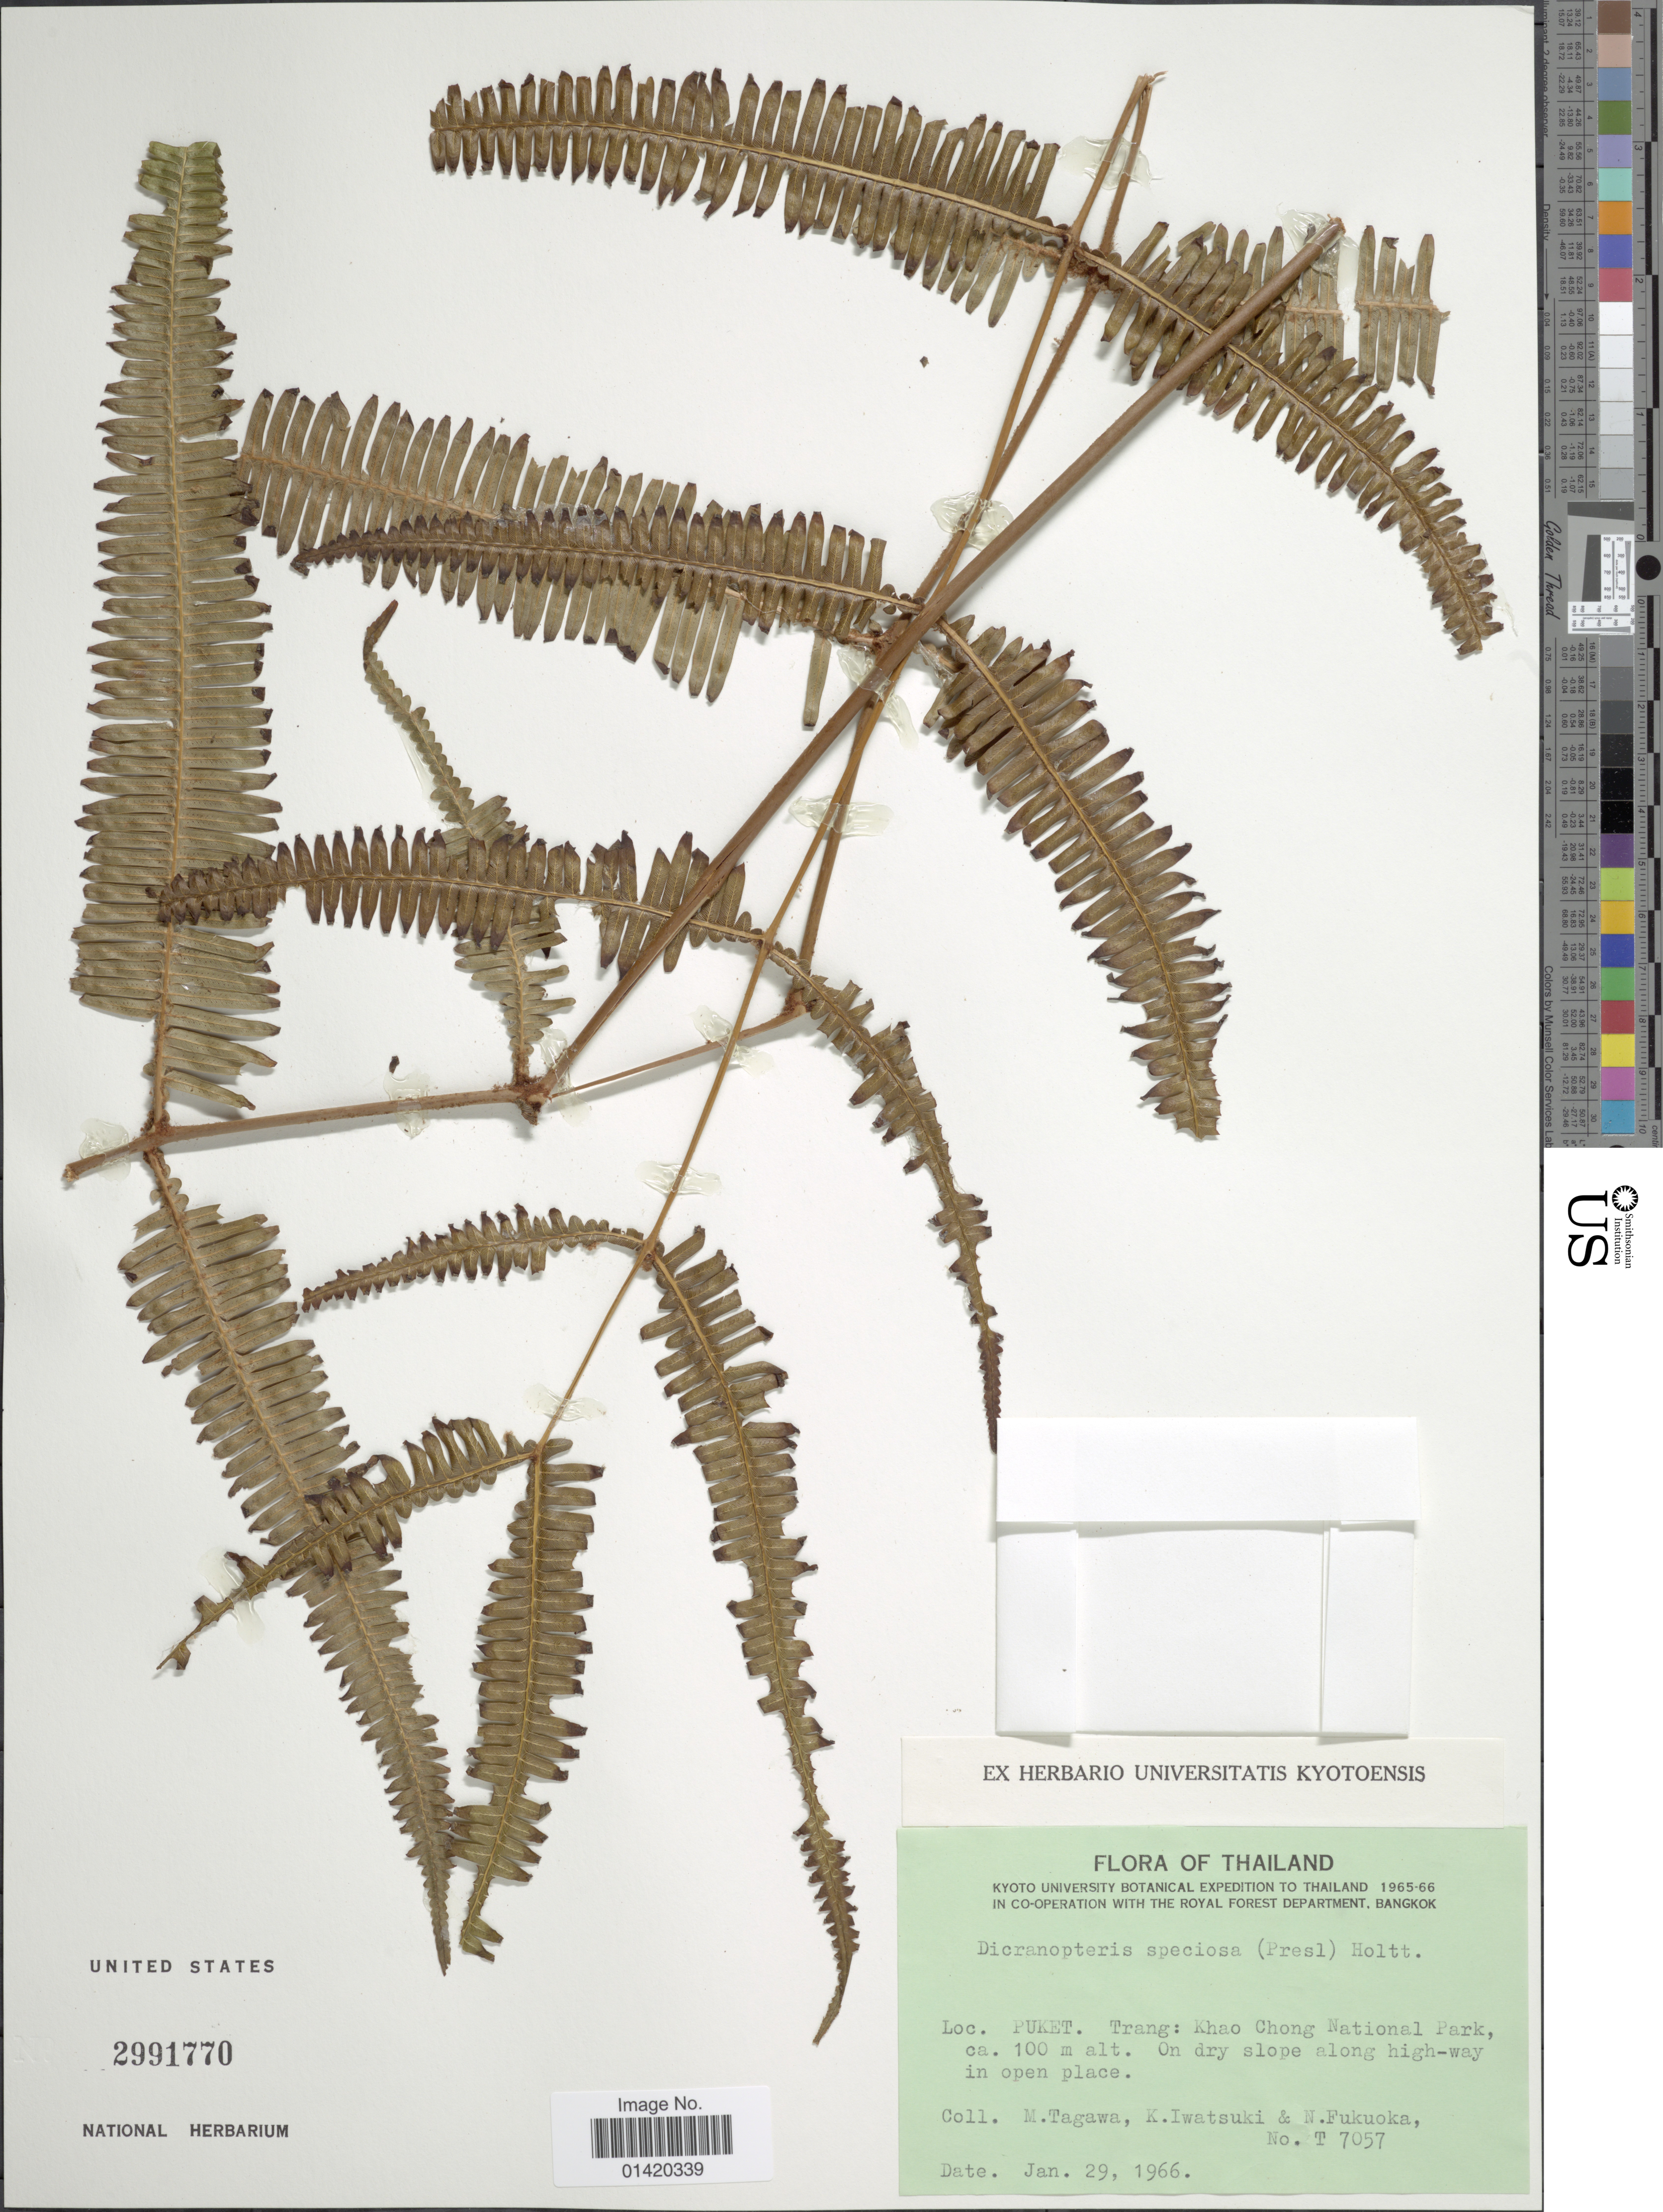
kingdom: Plantae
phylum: Tracheophyta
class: Polypodiopsida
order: Gleicheniales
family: Gleicheniaceae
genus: Dicranopteris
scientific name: Dicranopteris linearis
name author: (Burm. f.) Underw.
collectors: M. Tagawa, K. Iwatsuki & N. Fukuoka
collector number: T 7057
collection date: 1966-01-29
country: Thailand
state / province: Trang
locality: Puket, Khao Chong National Park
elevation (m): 100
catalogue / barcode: US 2991770